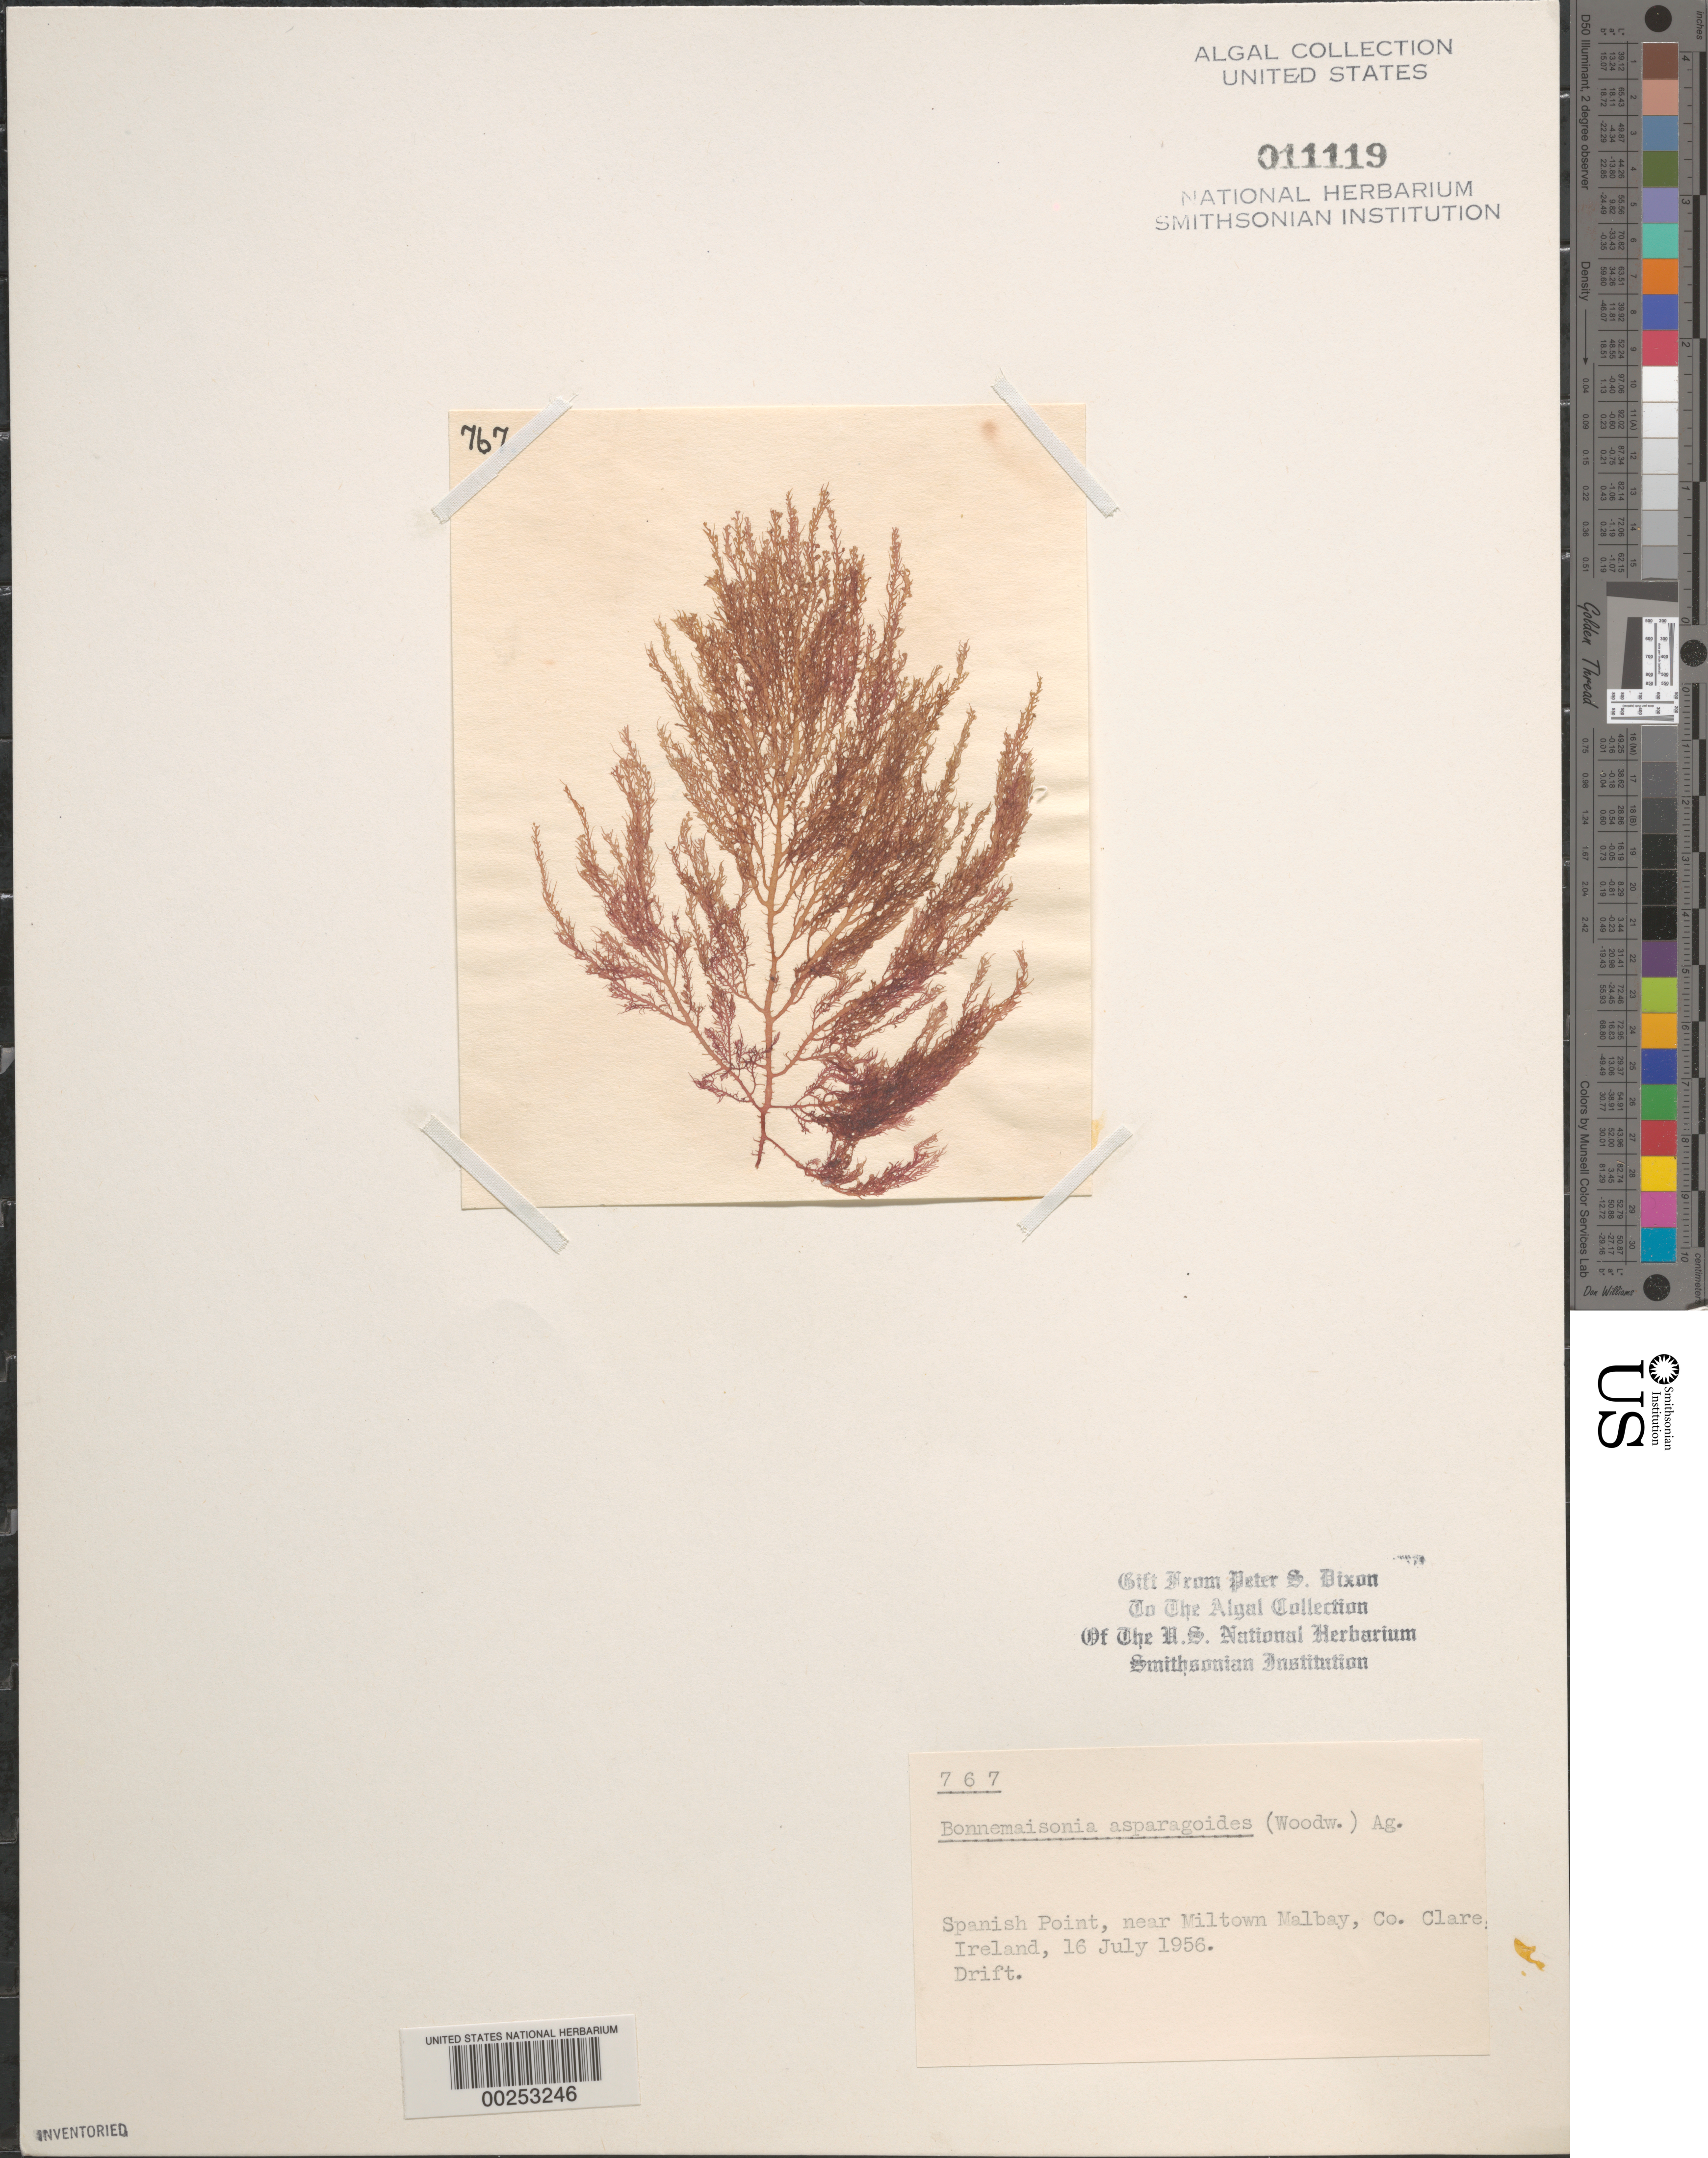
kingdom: Plantae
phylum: Rhodophyta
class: Florideophyceae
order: Bonnemaisoniales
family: Bonnemaisoniaceae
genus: Bonnemaisonia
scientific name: Bonnemaisonia asparagoides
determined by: Dixon, P. S.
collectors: P. S. Dixon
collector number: PSD 767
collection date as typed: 16 Jul 1956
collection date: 1956-07-16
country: Ireland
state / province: Munster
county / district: Clare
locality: Spanish Point, near Miltown Malbay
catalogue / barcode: US 11119